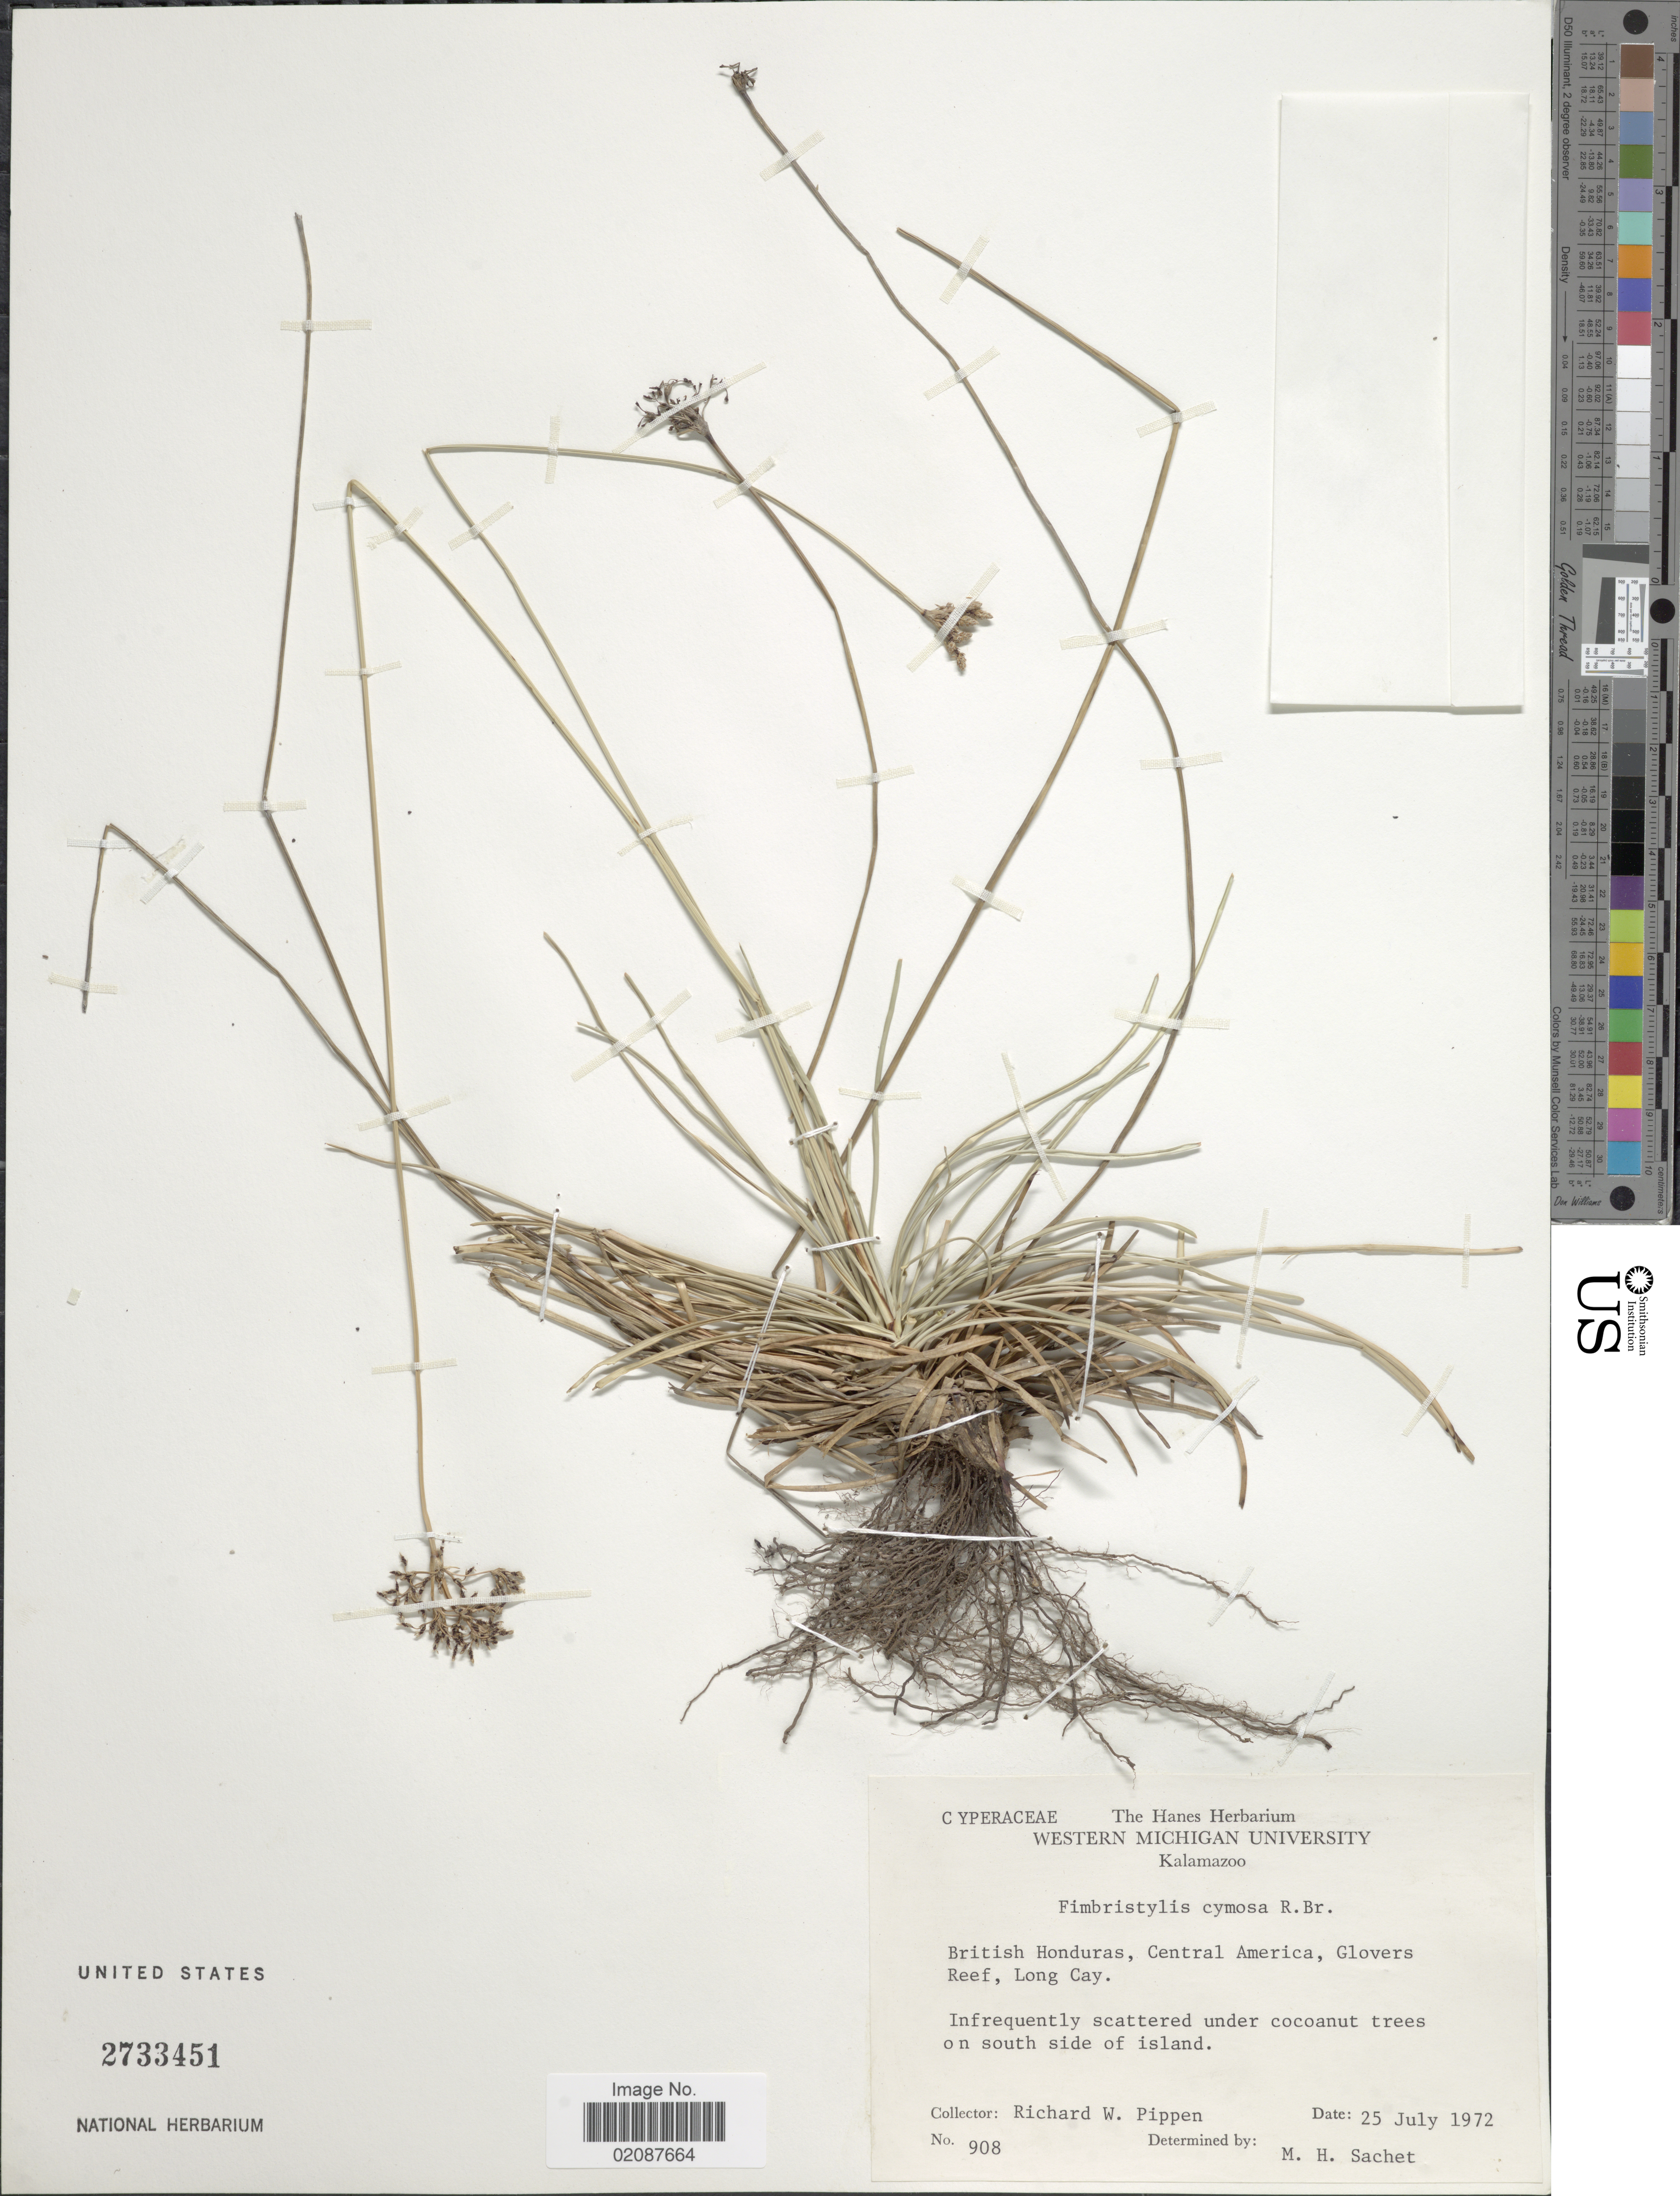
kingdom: Plantae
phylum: Tracheophyta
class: Liliopsida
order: Poales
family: Cyperaceae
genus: Fimbristylis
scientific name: Fimbristylis cymosa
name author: R. Br.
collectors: R. W. Pippen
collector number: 908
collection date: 1972-07-25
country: Belize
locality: British Honduras, Central America, Glovers Reef, Long Cay, infrequently scattered under cocoanut trees on south side of island.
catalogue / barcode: US 2733451